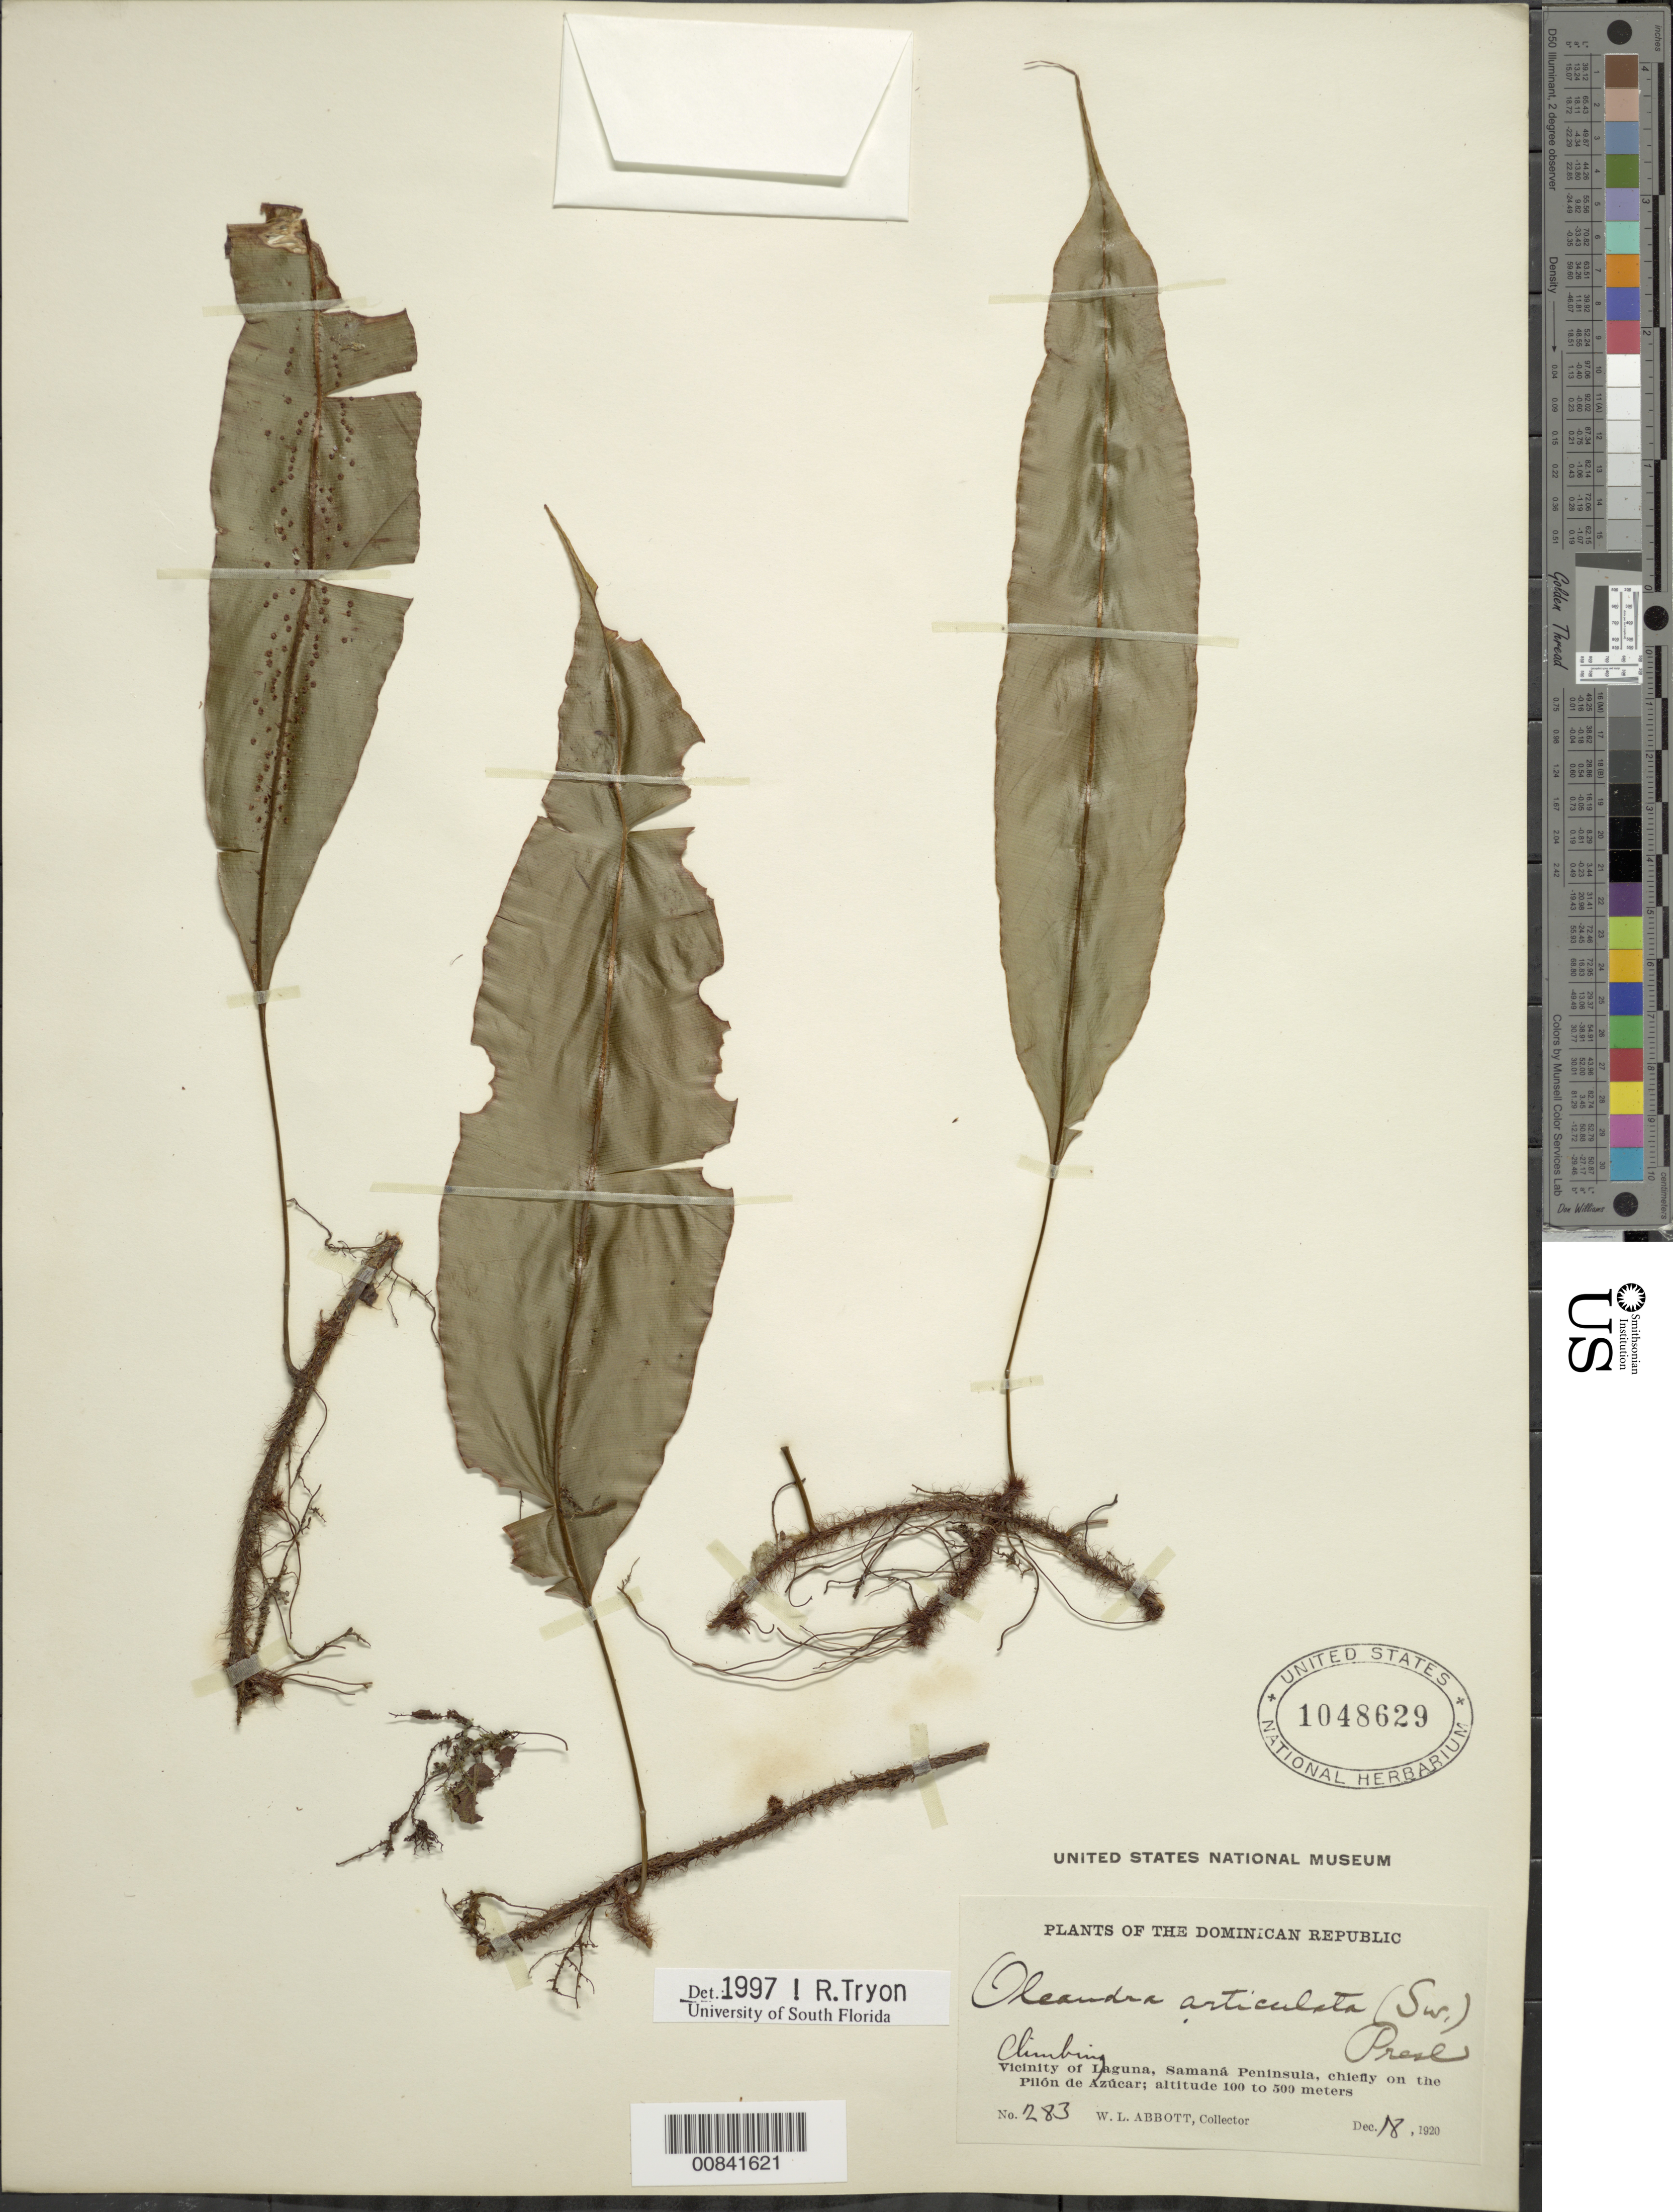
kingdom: Plantae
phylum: Tracheophyta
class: Polypodiopsida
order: Polypodiales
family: Oleandraceae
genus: Oleandra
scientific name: Oleandra articulata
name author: (Sw.) C. Presl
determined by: Tryon, Rolla M., Jr.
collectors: W. L. Abbott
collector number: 283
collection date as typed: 18 Dec 1920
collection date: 1920-12-18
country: Dominican Republic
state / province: Samana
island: Hispaniola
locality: Samaná Peninsula, vicinity Laguna, chiefly on the Pilón de Azúcar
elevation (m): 100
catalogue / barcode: US 1048629